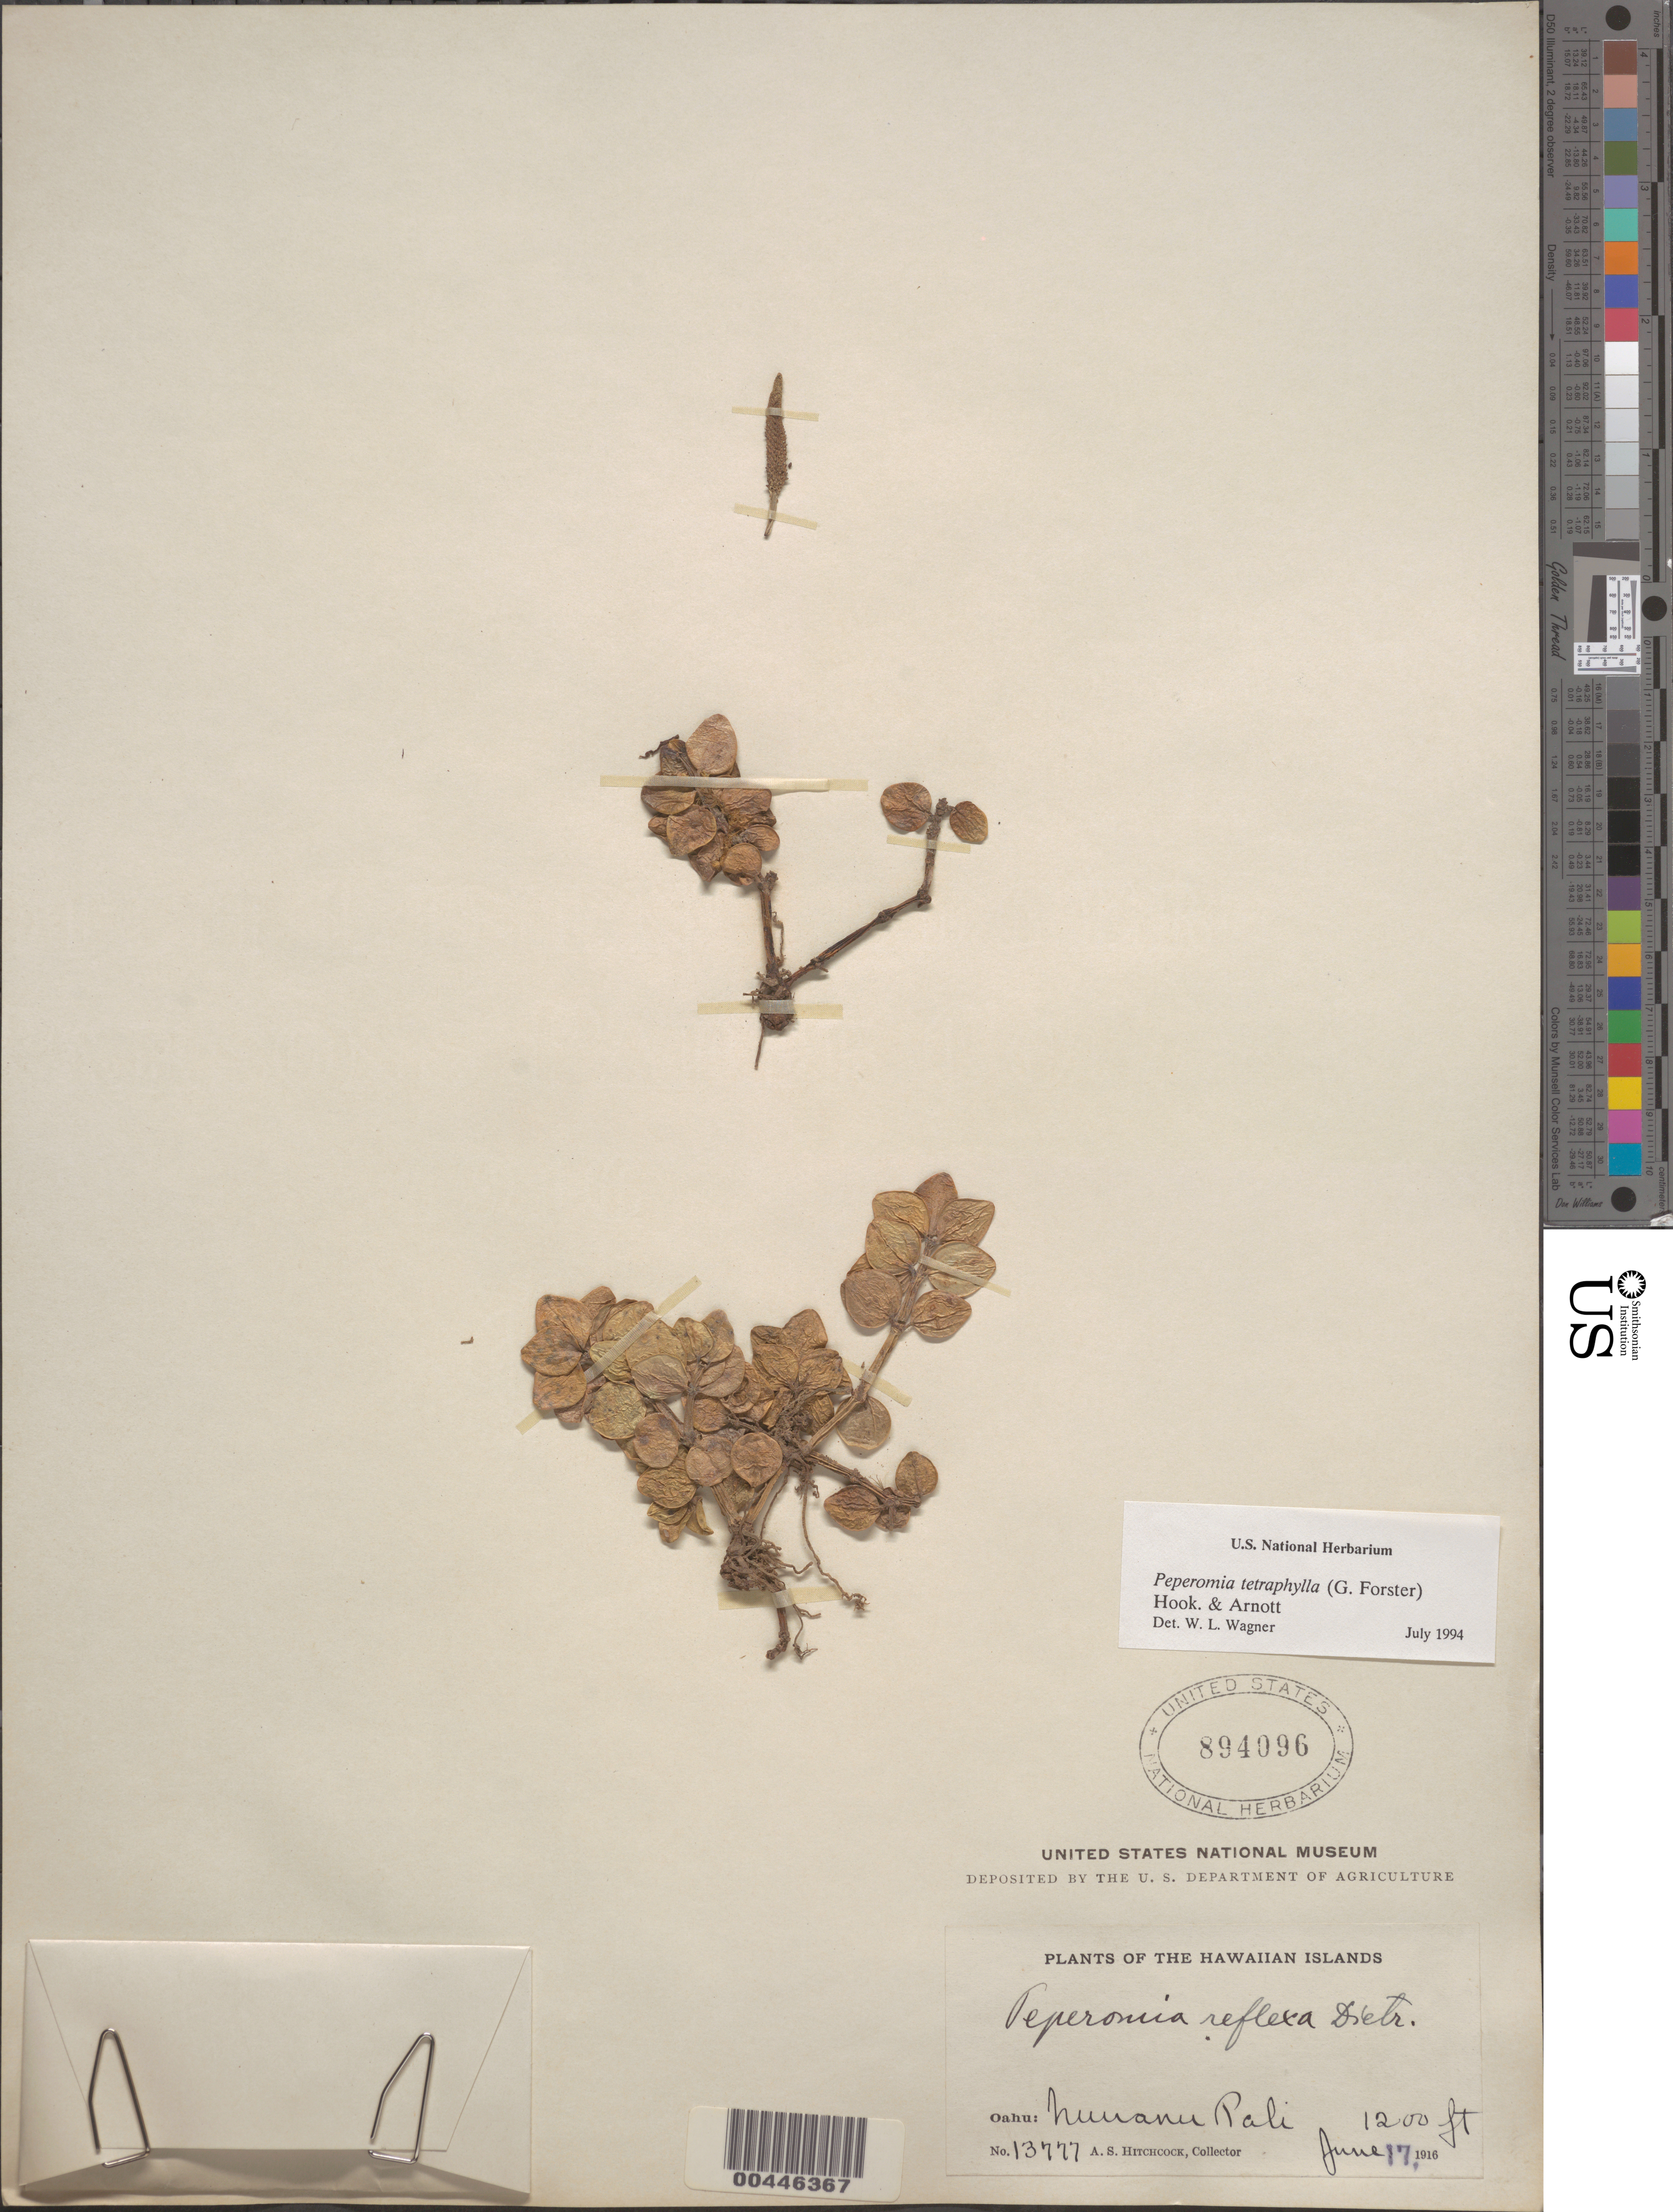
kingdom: Plantae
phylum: Tracheophyta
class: Magnoliopsida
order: Piperales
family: Piperaceae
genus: Peperomia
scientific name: Peperomia trichopus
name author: Trel. in J.F. Macbr.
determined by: Wagner, W. L., (BOT), Smithsonian Institution - National Museum of Natural History (UNITED STATES)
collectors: A. S. Hitchcock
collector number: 13777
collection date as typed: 17 Jun 1916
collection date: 1916-06-17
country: United States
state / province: Hawaii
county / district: Honolulu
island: Oahu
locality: Nuuanu Pali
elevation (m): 366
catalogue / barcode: US 894096